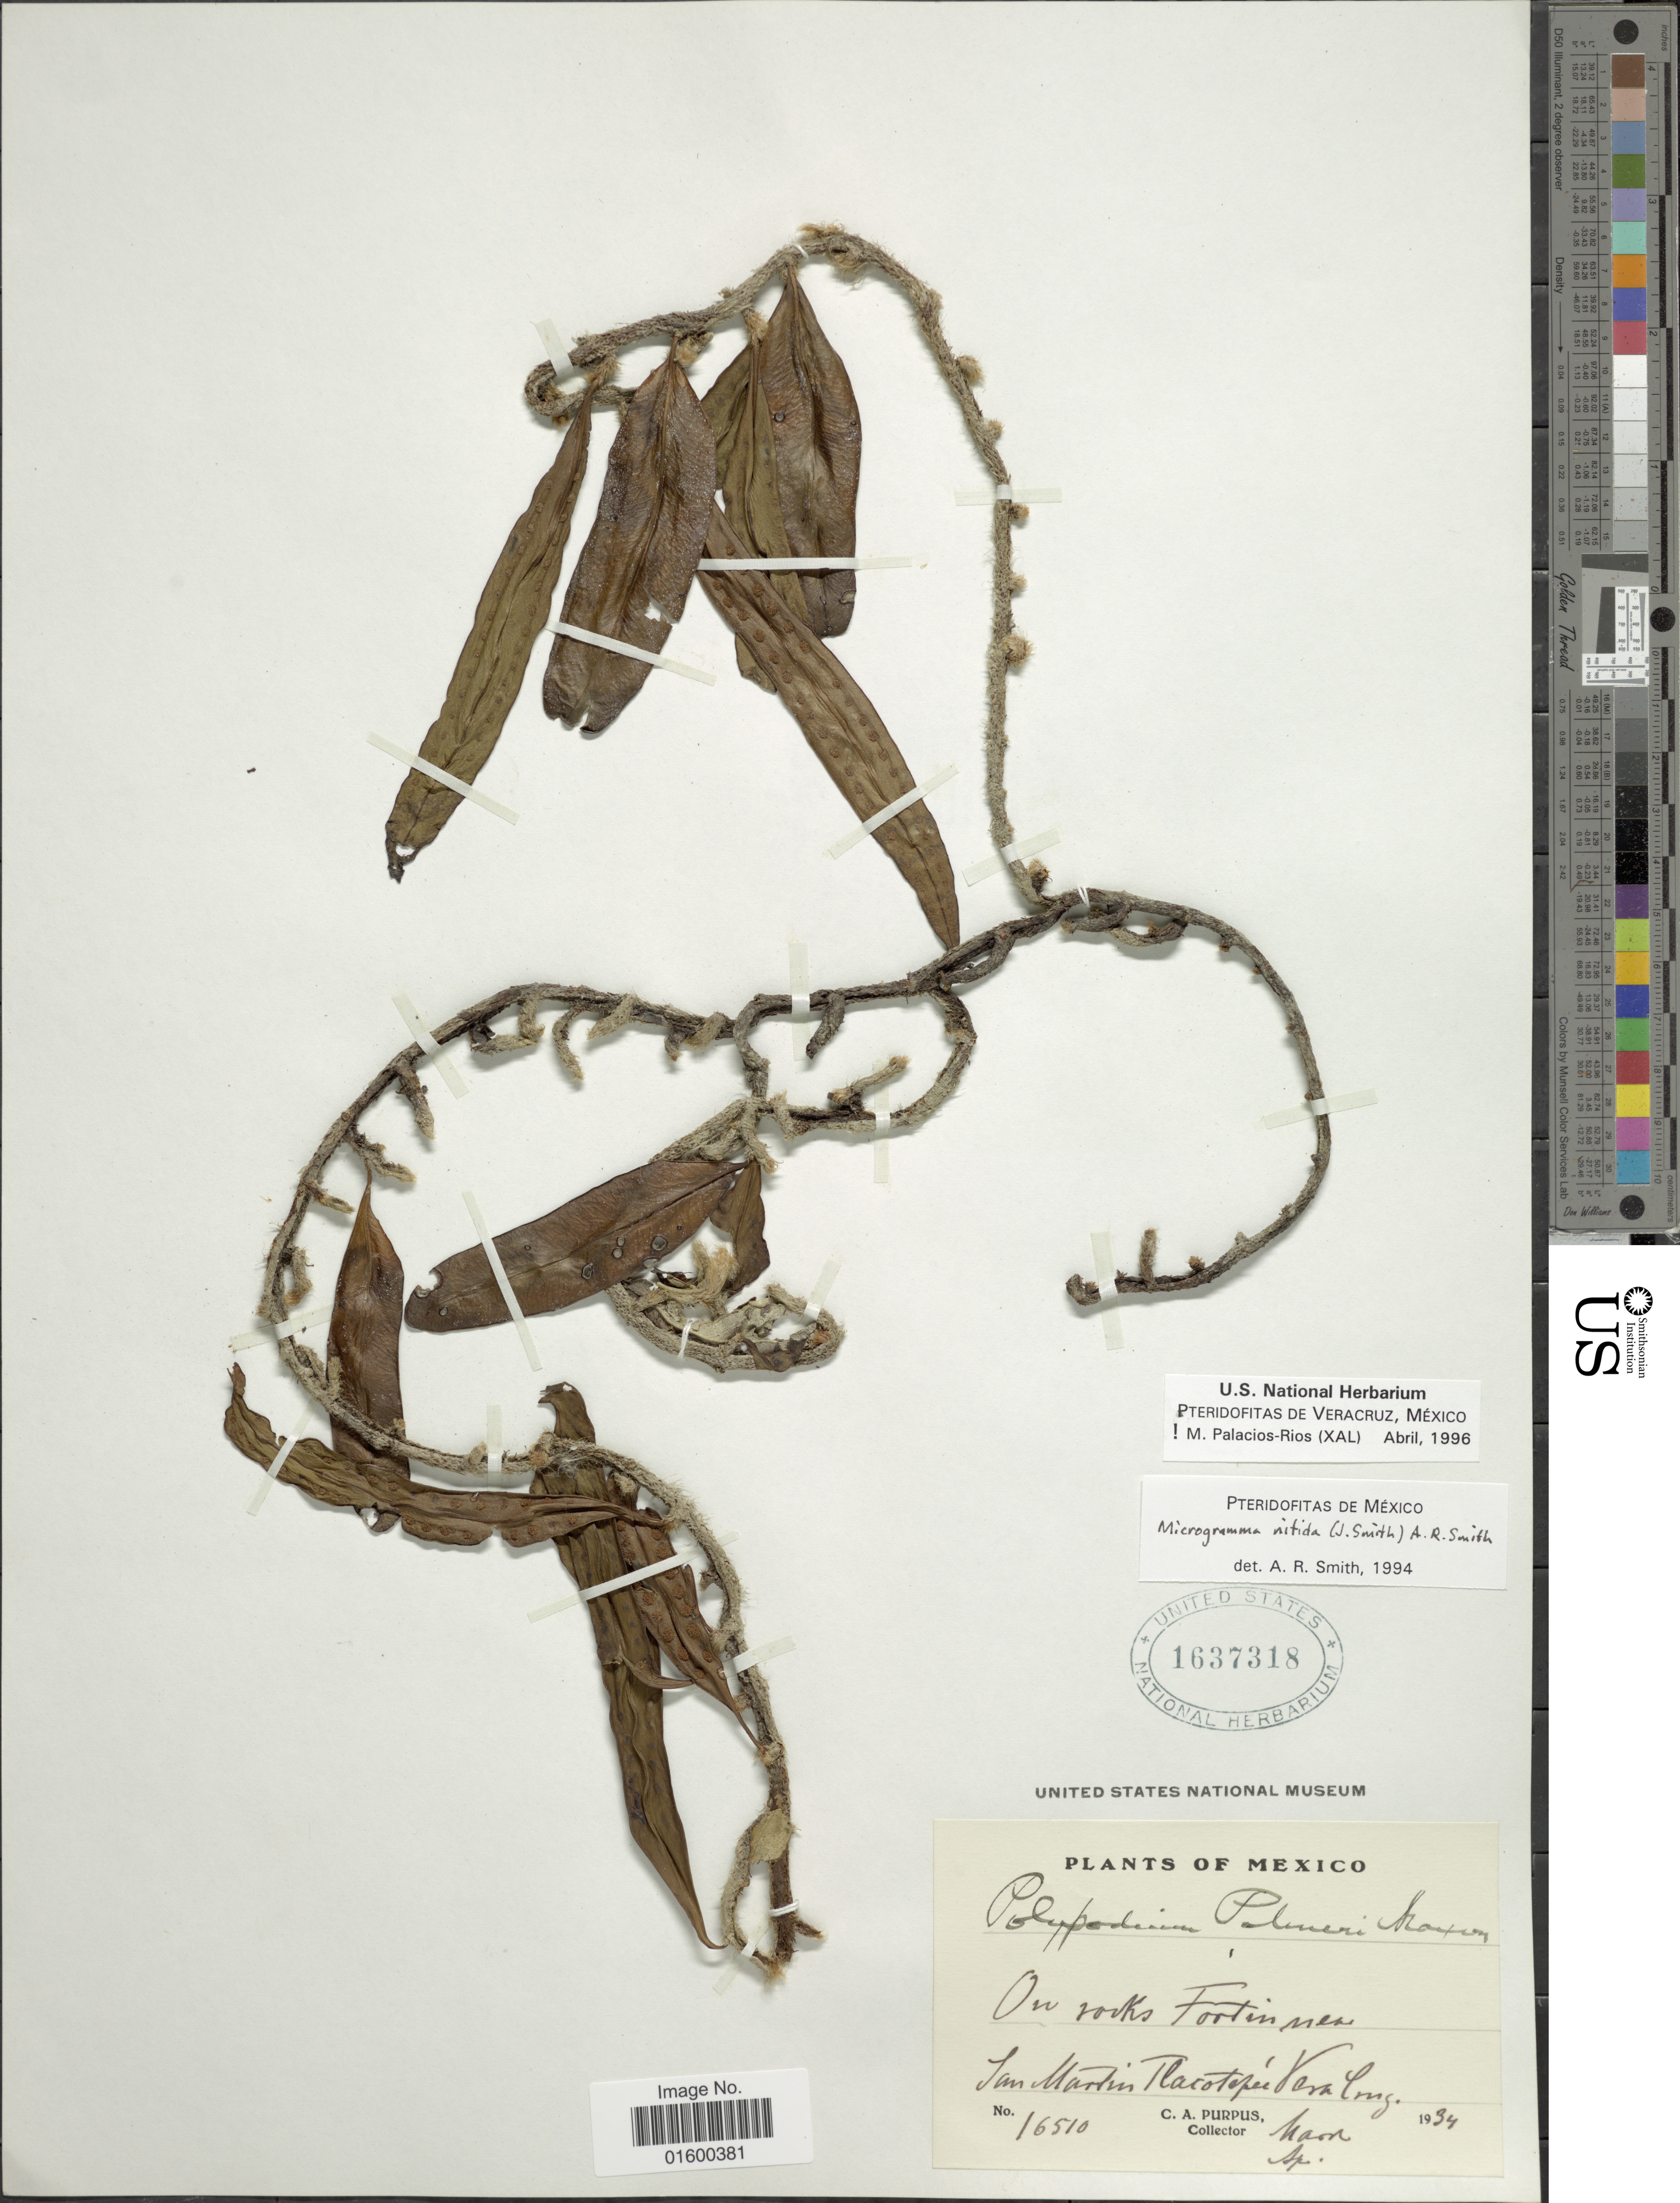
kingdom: Plantae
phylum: Tracheophyta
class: Polypodiopsida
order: Polypodiales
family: Polypodiaceae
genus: Microgramma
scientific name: Microgramma nitida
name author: (J. Sm.) A.R. Sm.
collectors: C. A. Purpus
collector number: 16510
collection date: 1934-03/1934-04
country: Liberia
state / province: River Cess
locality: On rocks Fortin near San Martin, Tlacotepec, Vera Cruz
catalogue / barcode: US 1637318